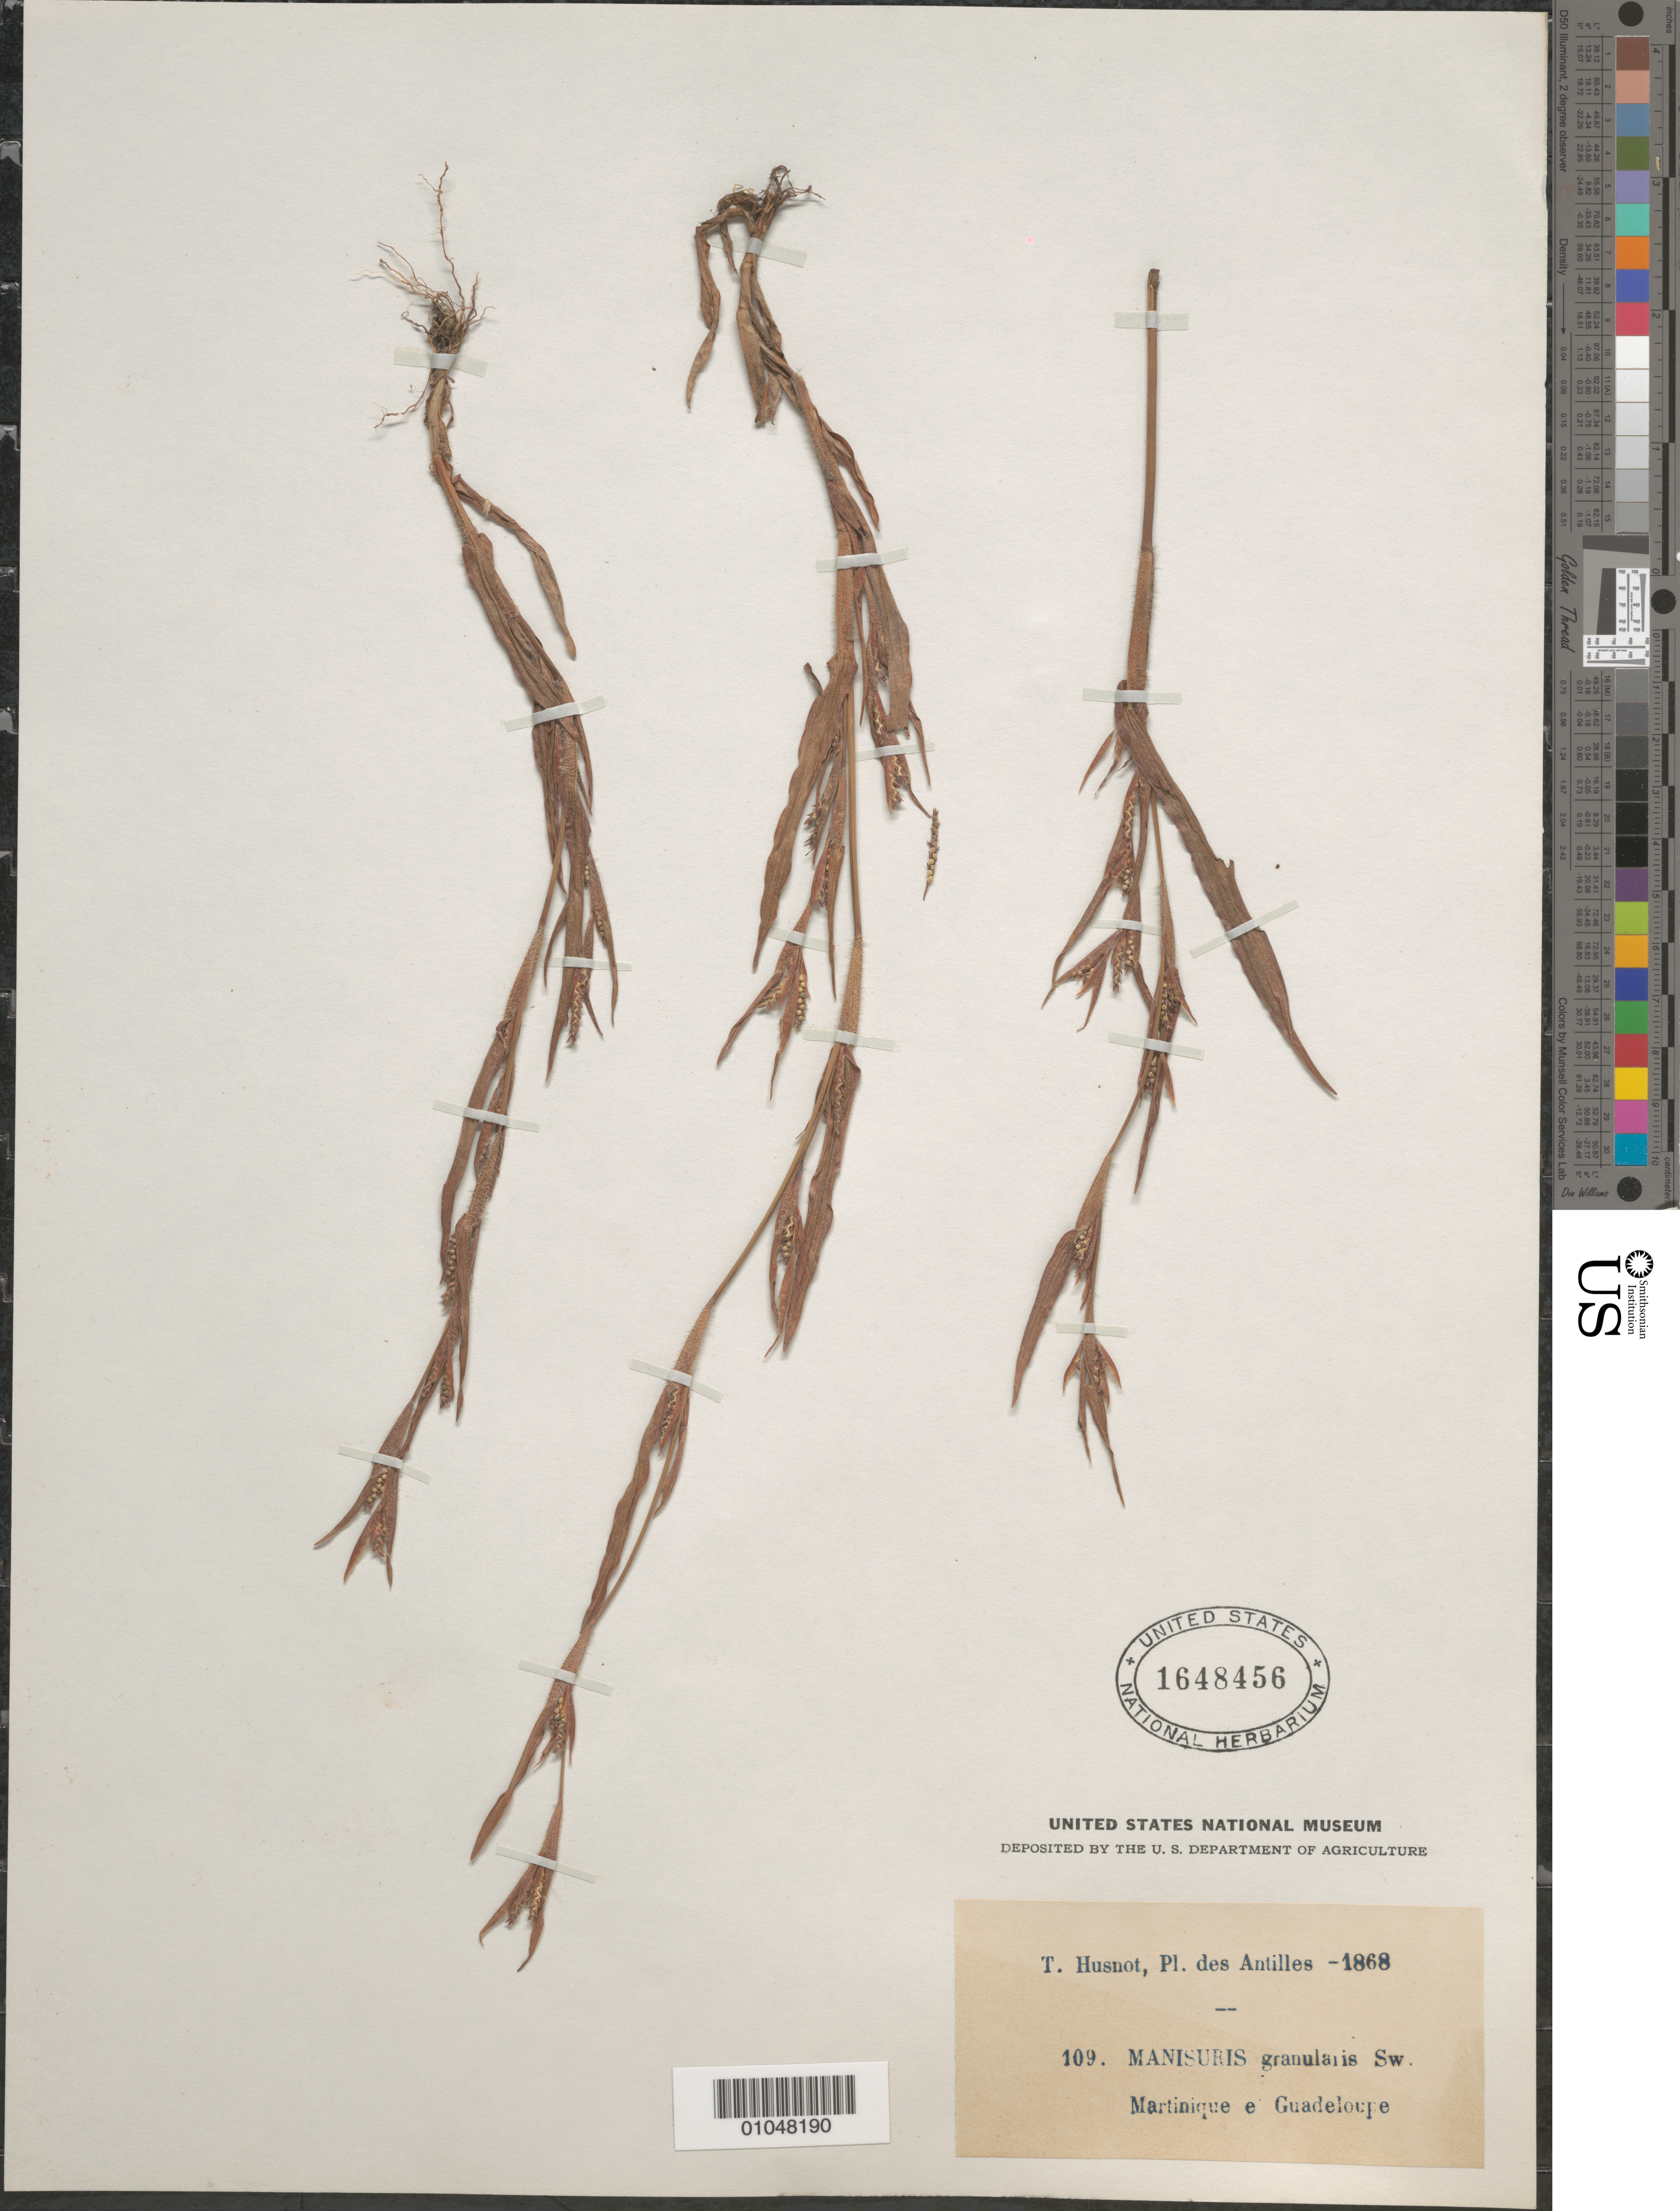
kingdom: Plantae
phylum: Tracheophyta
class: Liliopsida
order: Poales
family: Poaceae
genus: Hackelochloa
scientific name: Hackelochloa granularis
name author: (L.) Kuntze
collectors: P. T. Husnot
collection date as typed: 1868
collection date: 1868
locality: Martinique and Guadeloupe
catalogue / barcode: US 1648456